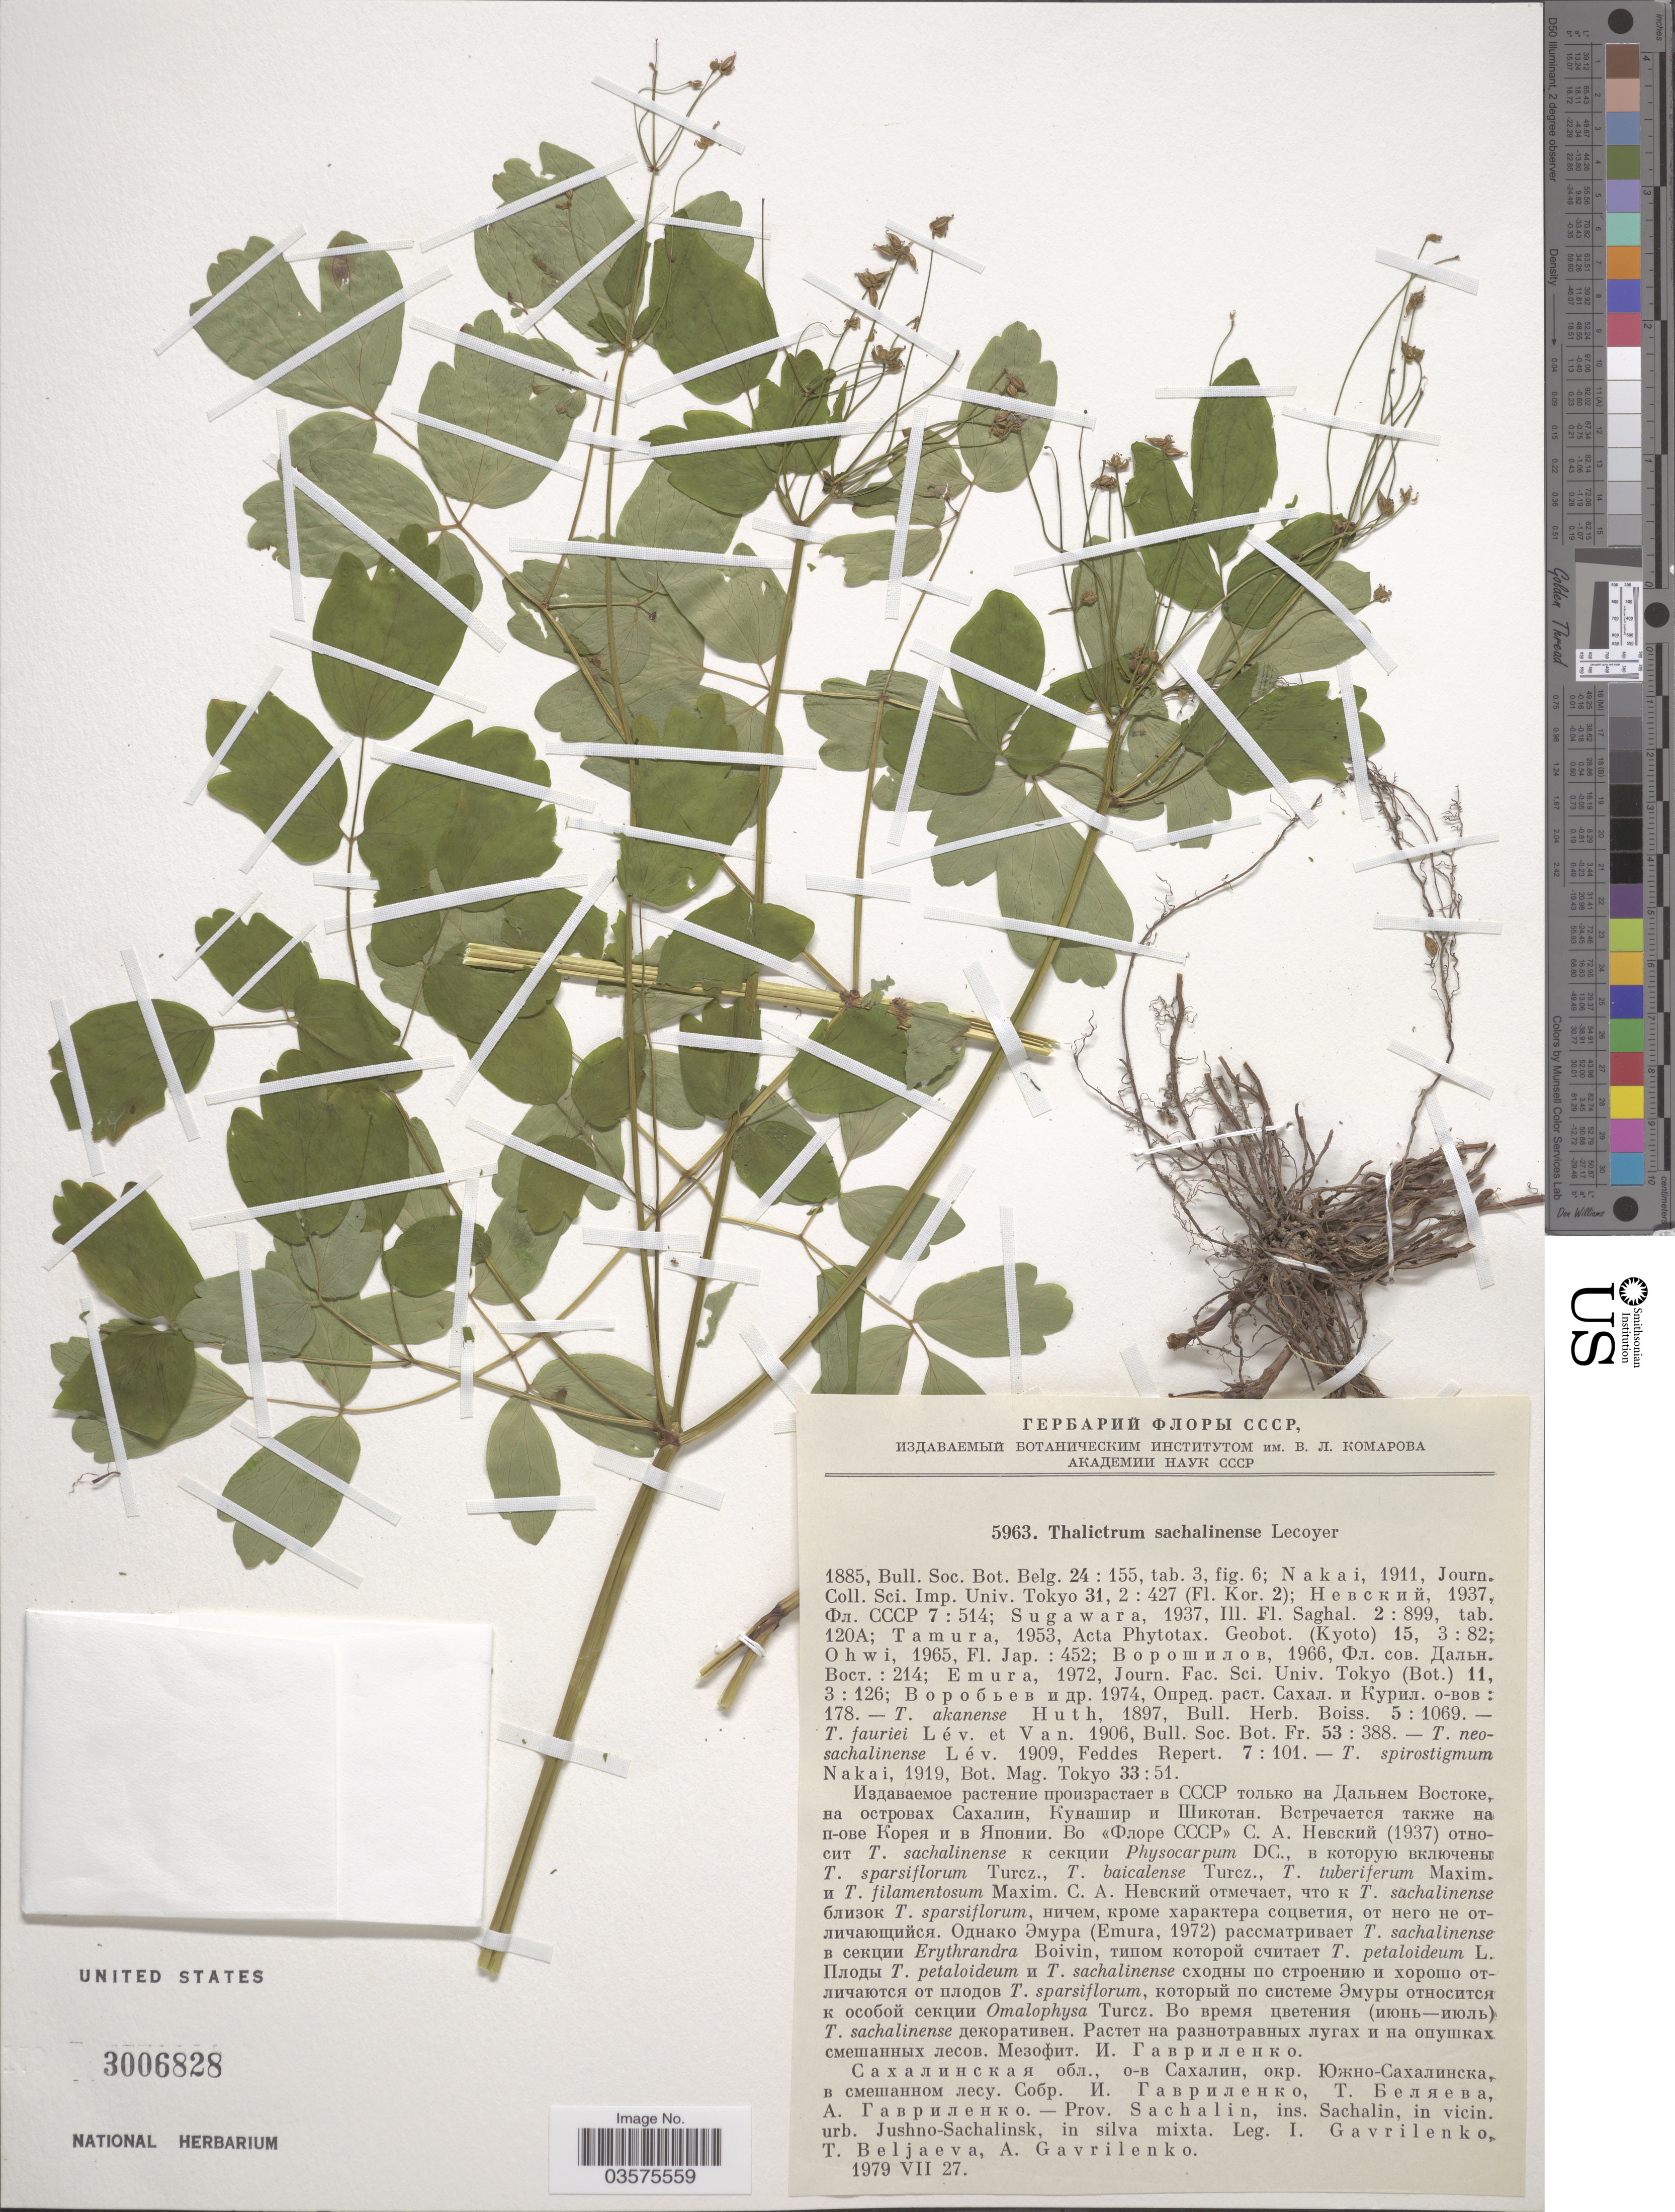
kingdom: Plantae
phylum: Tracheophyta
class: Magnoliopsida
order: Ranunculales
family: Ranunculaceae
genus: Thalictrum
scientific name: Thalictrum sachalinense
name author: Lecoy.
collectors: I. Gavrilenko, T. Beljaeva & A. Gavrilenko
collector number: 5963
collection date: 1979-07-27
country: Russian Federation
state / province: Sakhalin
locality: Prov. Sachalin, ins. Sachalin, in vicin. urb. Jushno-Sachalinsk.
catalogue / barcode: US 3006828